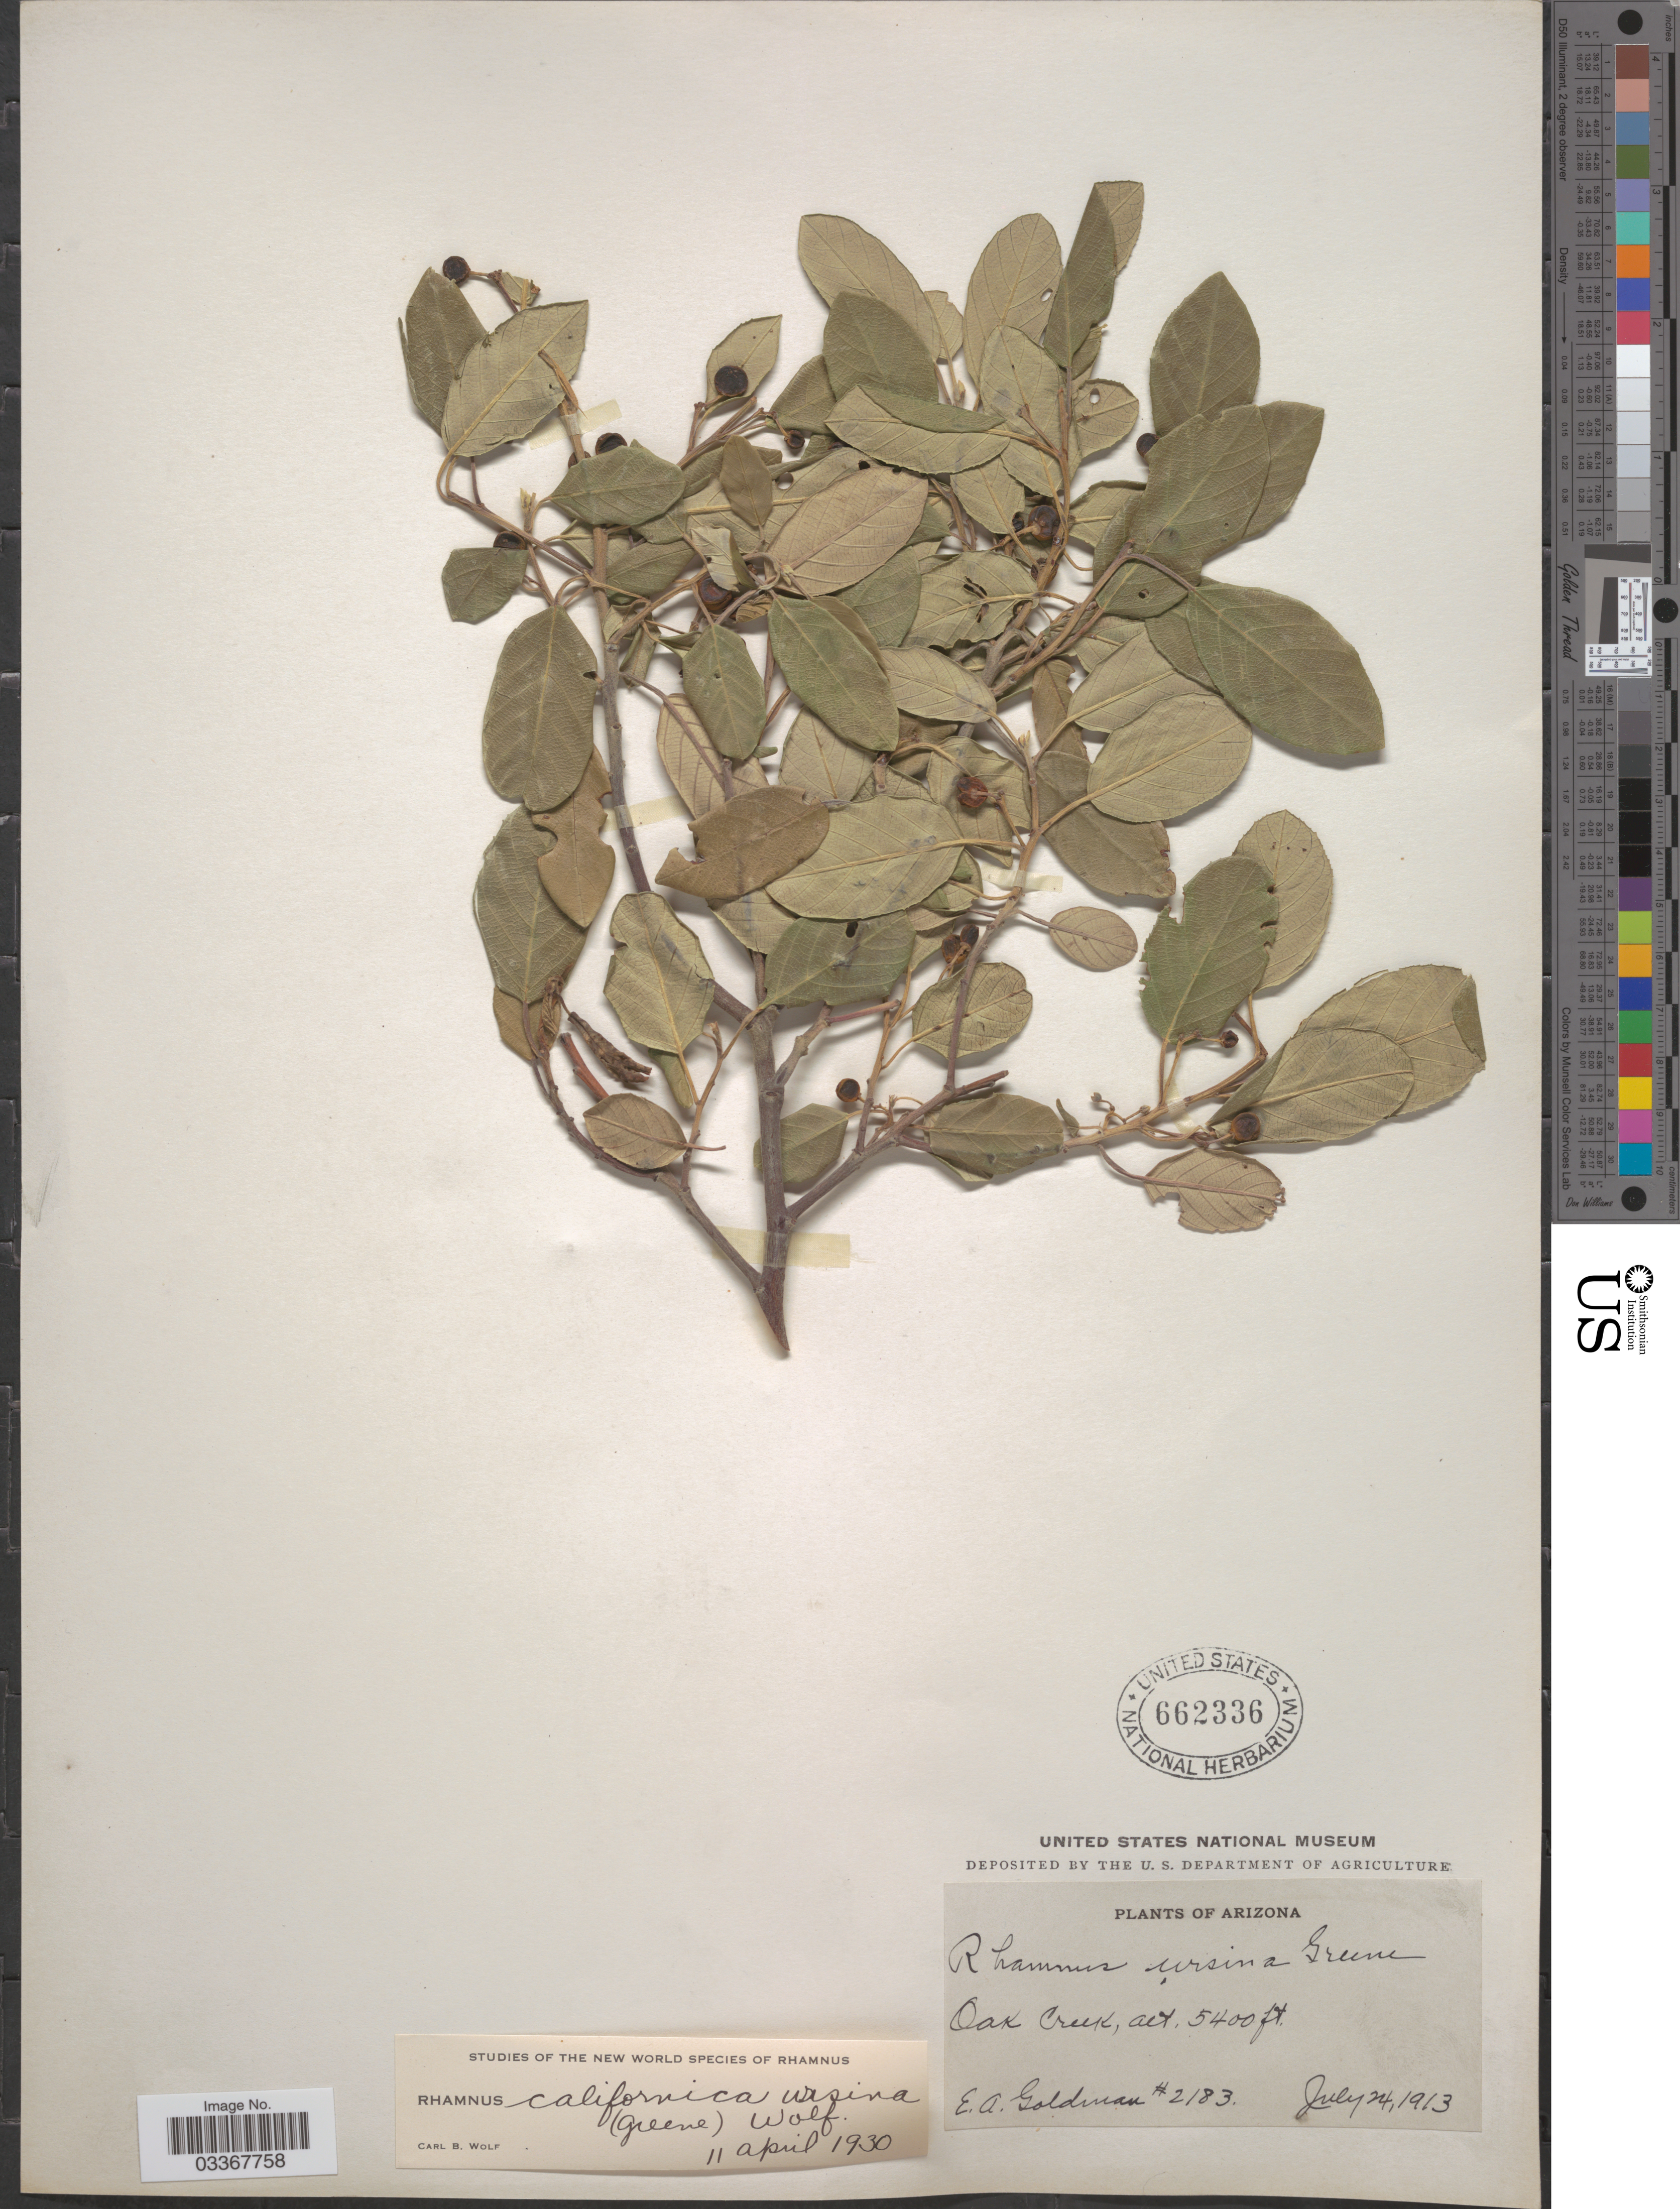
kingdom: Plantae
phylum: Tracheophyta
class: Magnoliopsida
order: Rosales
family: Rhamnaceae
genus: Frangula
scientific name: Frangula californica subsp. ursina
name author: (Greene) Kartesz & Gandhi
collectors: E. A. Goldman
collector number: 2183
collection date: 1913-07-24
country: United States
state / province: Arizona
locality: Oak Creek.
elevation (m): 1646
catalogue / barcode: US 662336